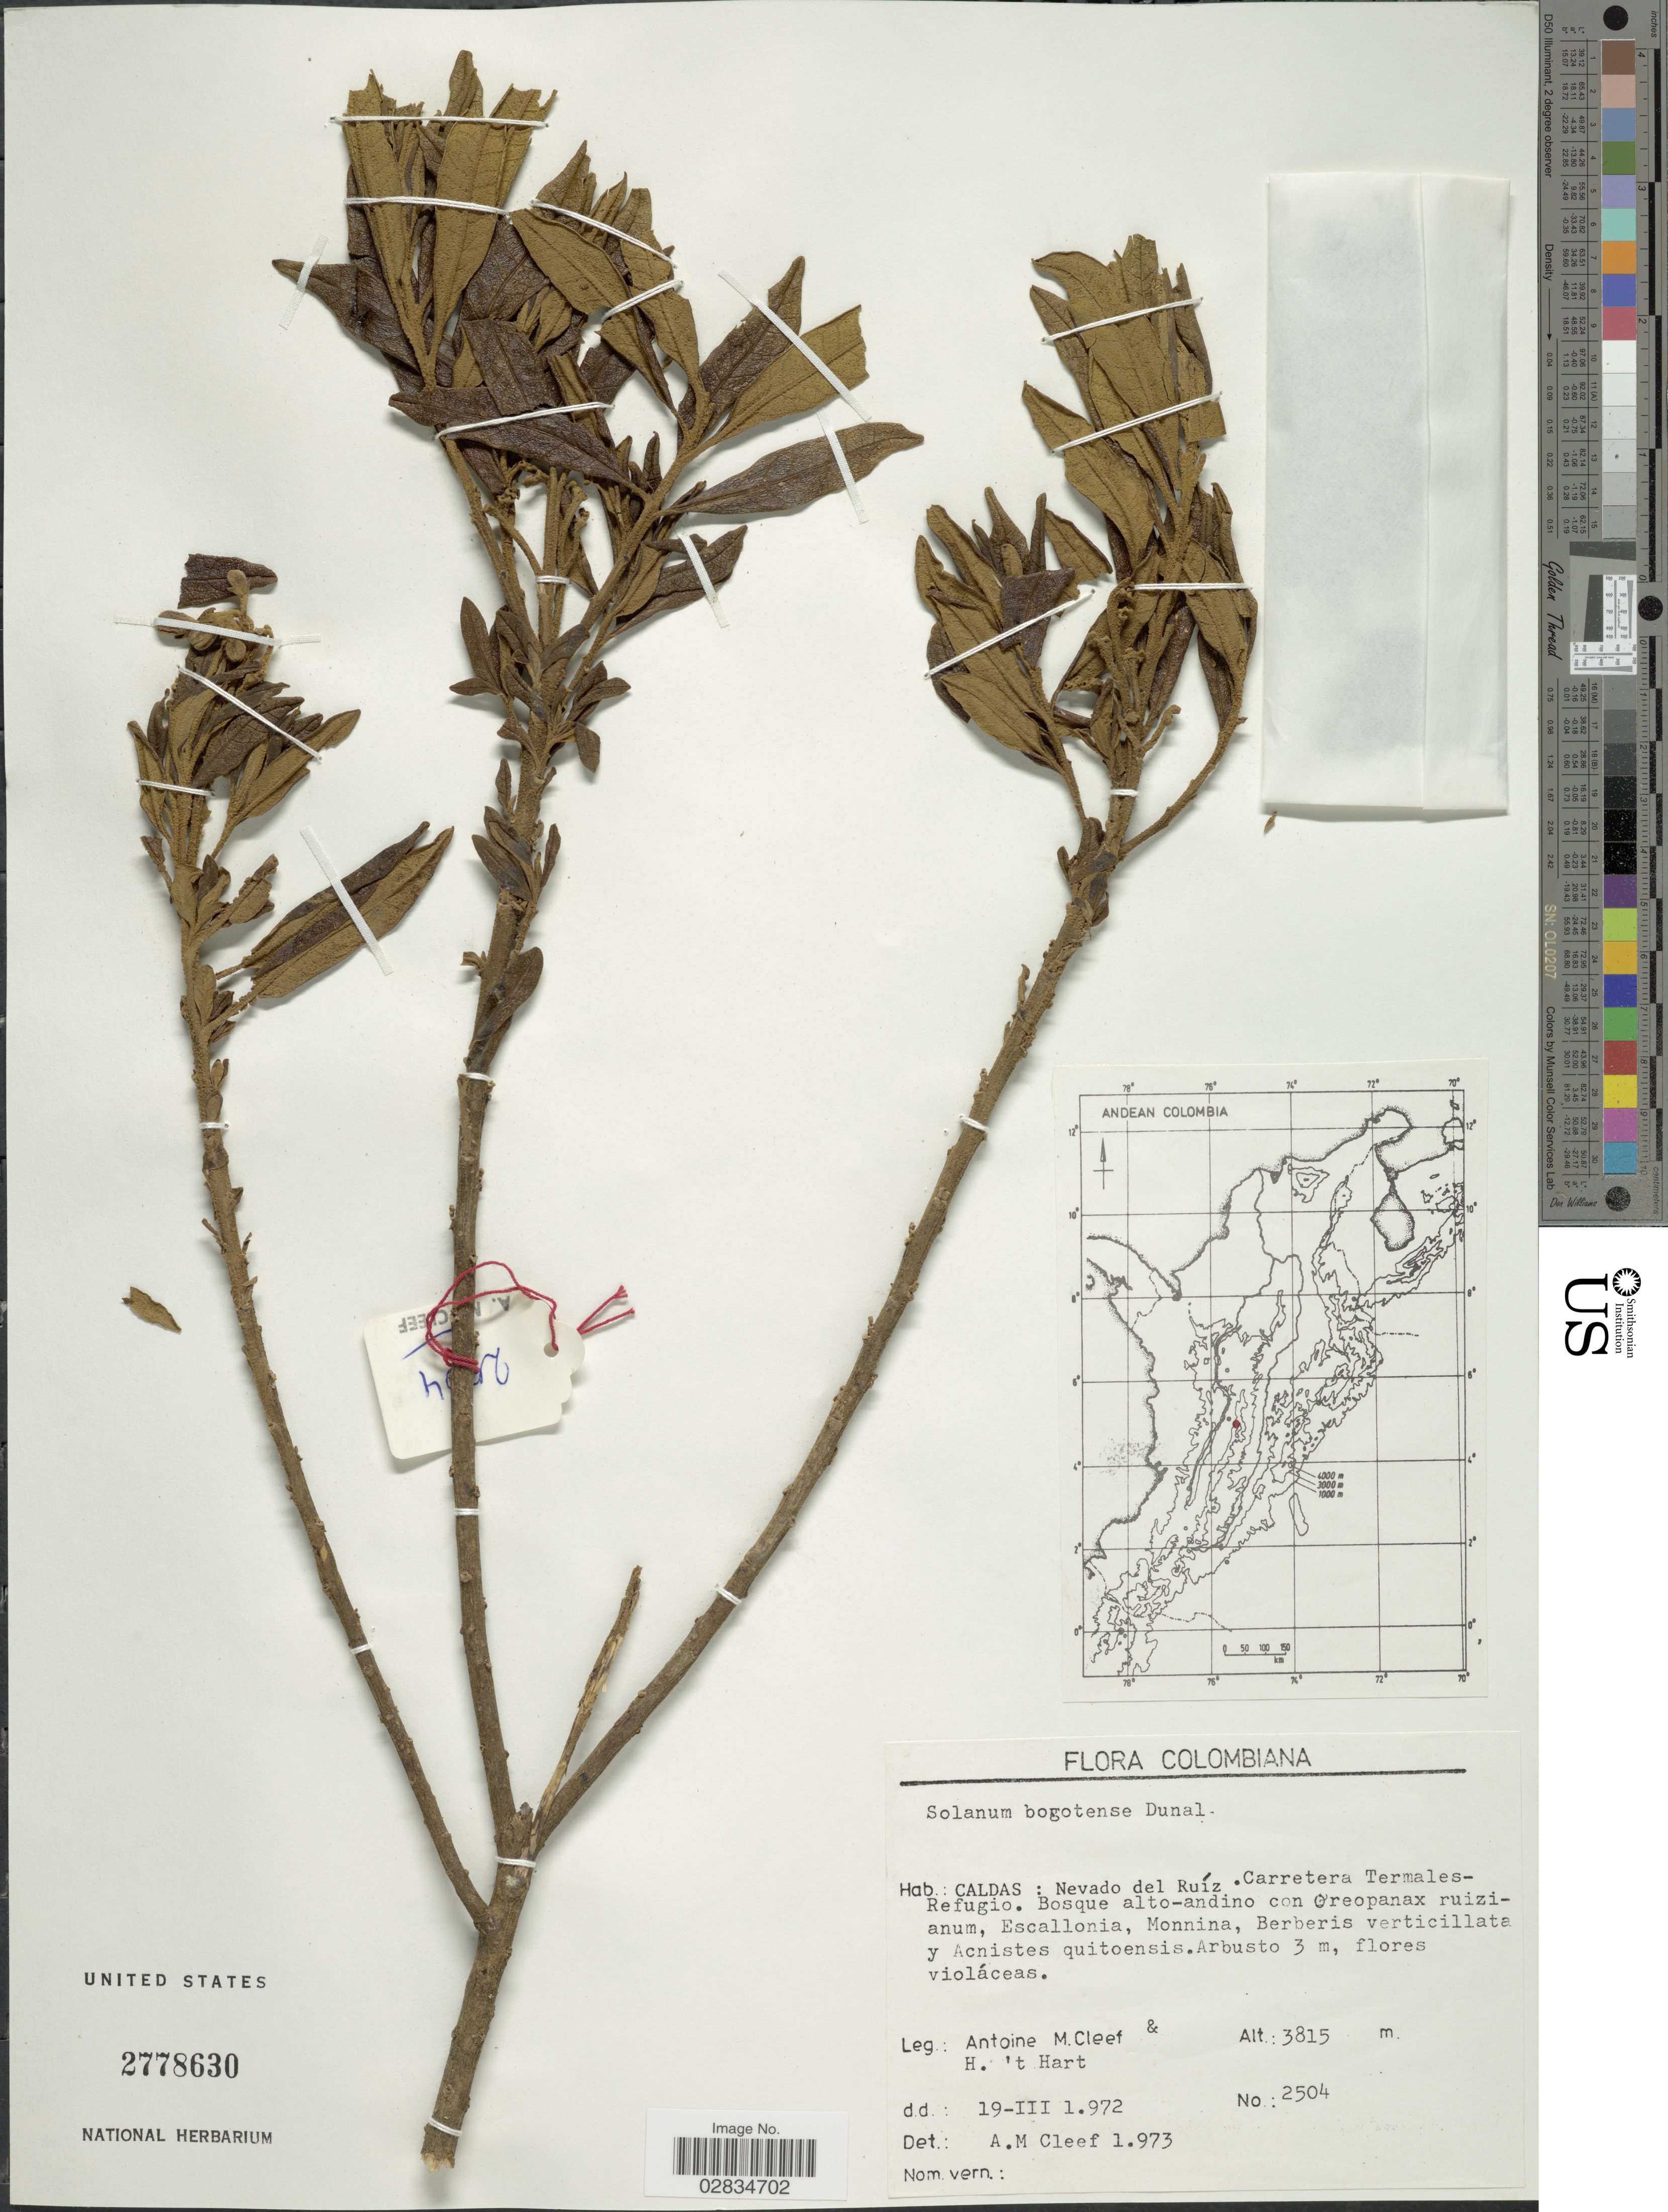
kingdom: Plantae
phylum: Tracheophyta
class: Magnoliopsida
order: Solanales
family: Solanaceae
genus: Solanum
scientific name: Solanum stenophyllum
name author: Dunal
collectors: A. M. Cleef & H. Hart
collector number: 2504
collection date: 1972-03-19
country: Colombia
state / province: Caldas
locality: Nevado del Ruíz, Carretera Termales-Refugio.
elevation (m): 3815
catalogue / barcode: US 2778630